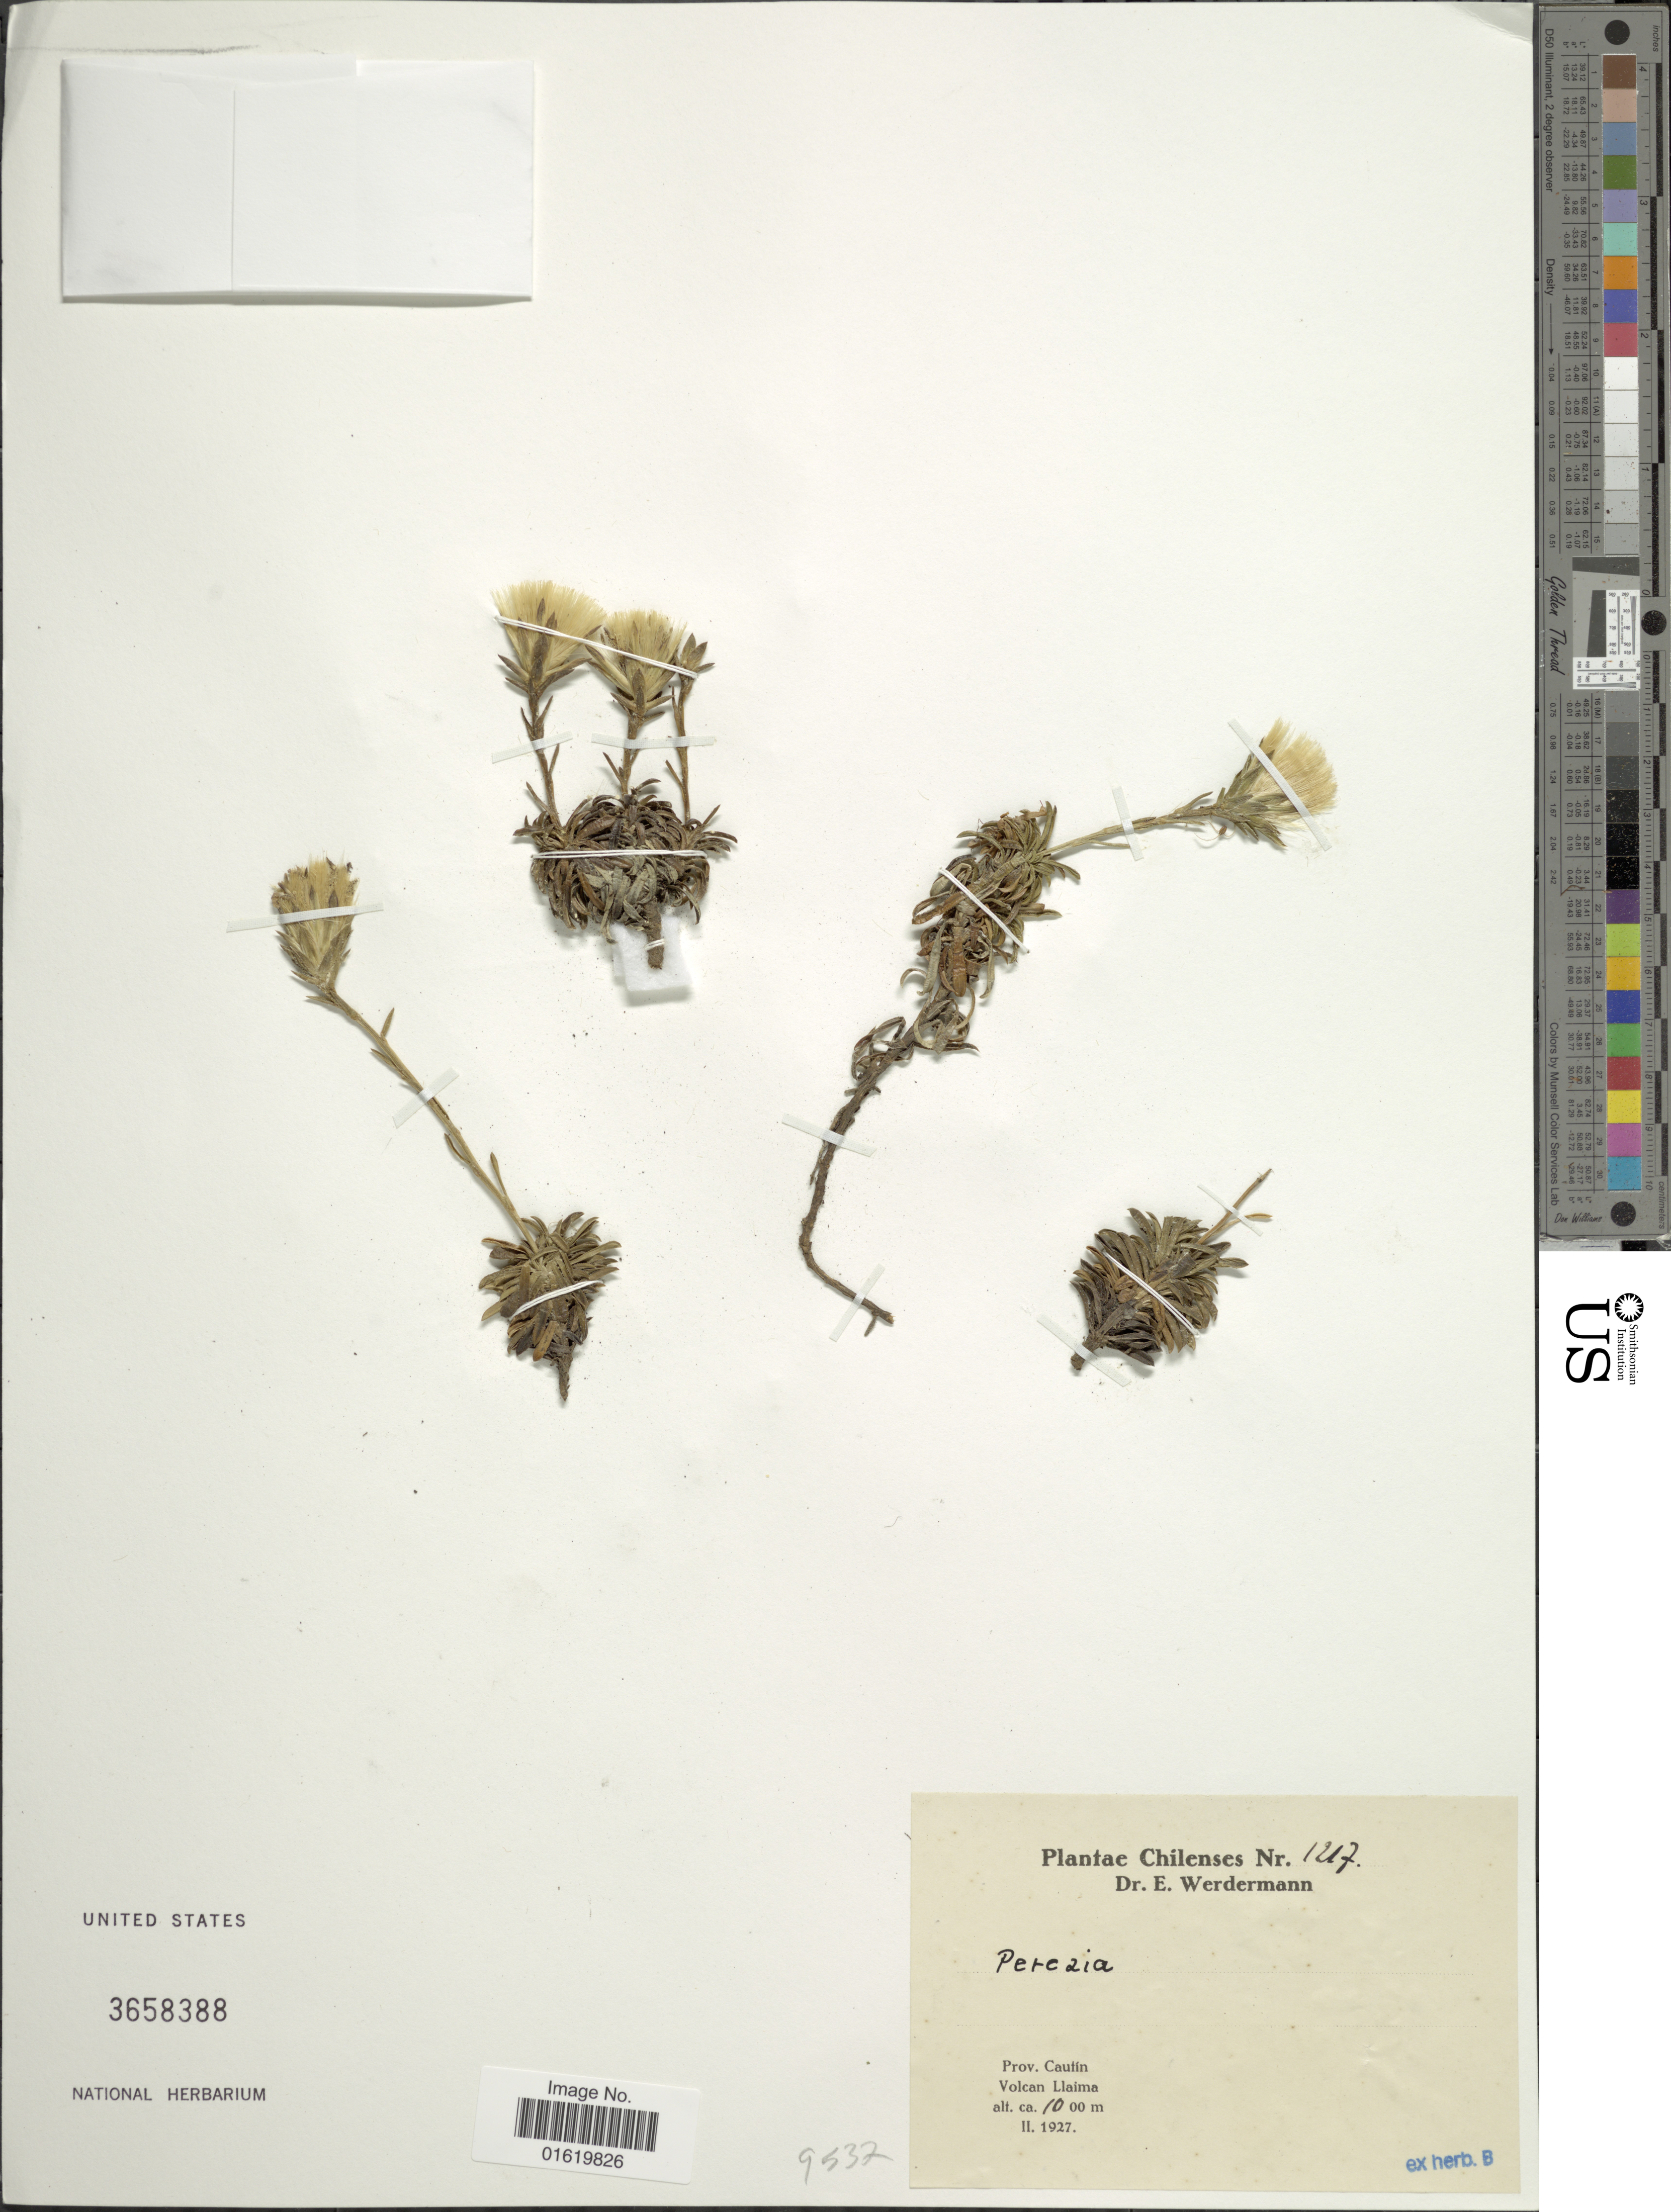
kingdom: Plantae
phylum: Tracheophyta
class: Magnoliopsida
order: Asterales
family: Asteraceae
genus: Perezia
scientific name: Perezia sp.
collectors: E. Werdermann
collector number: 1217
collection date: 1927-02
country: Chile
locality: Prov. Cautín. Volcan Llaima.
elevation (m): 1000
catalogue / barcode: US 3658388